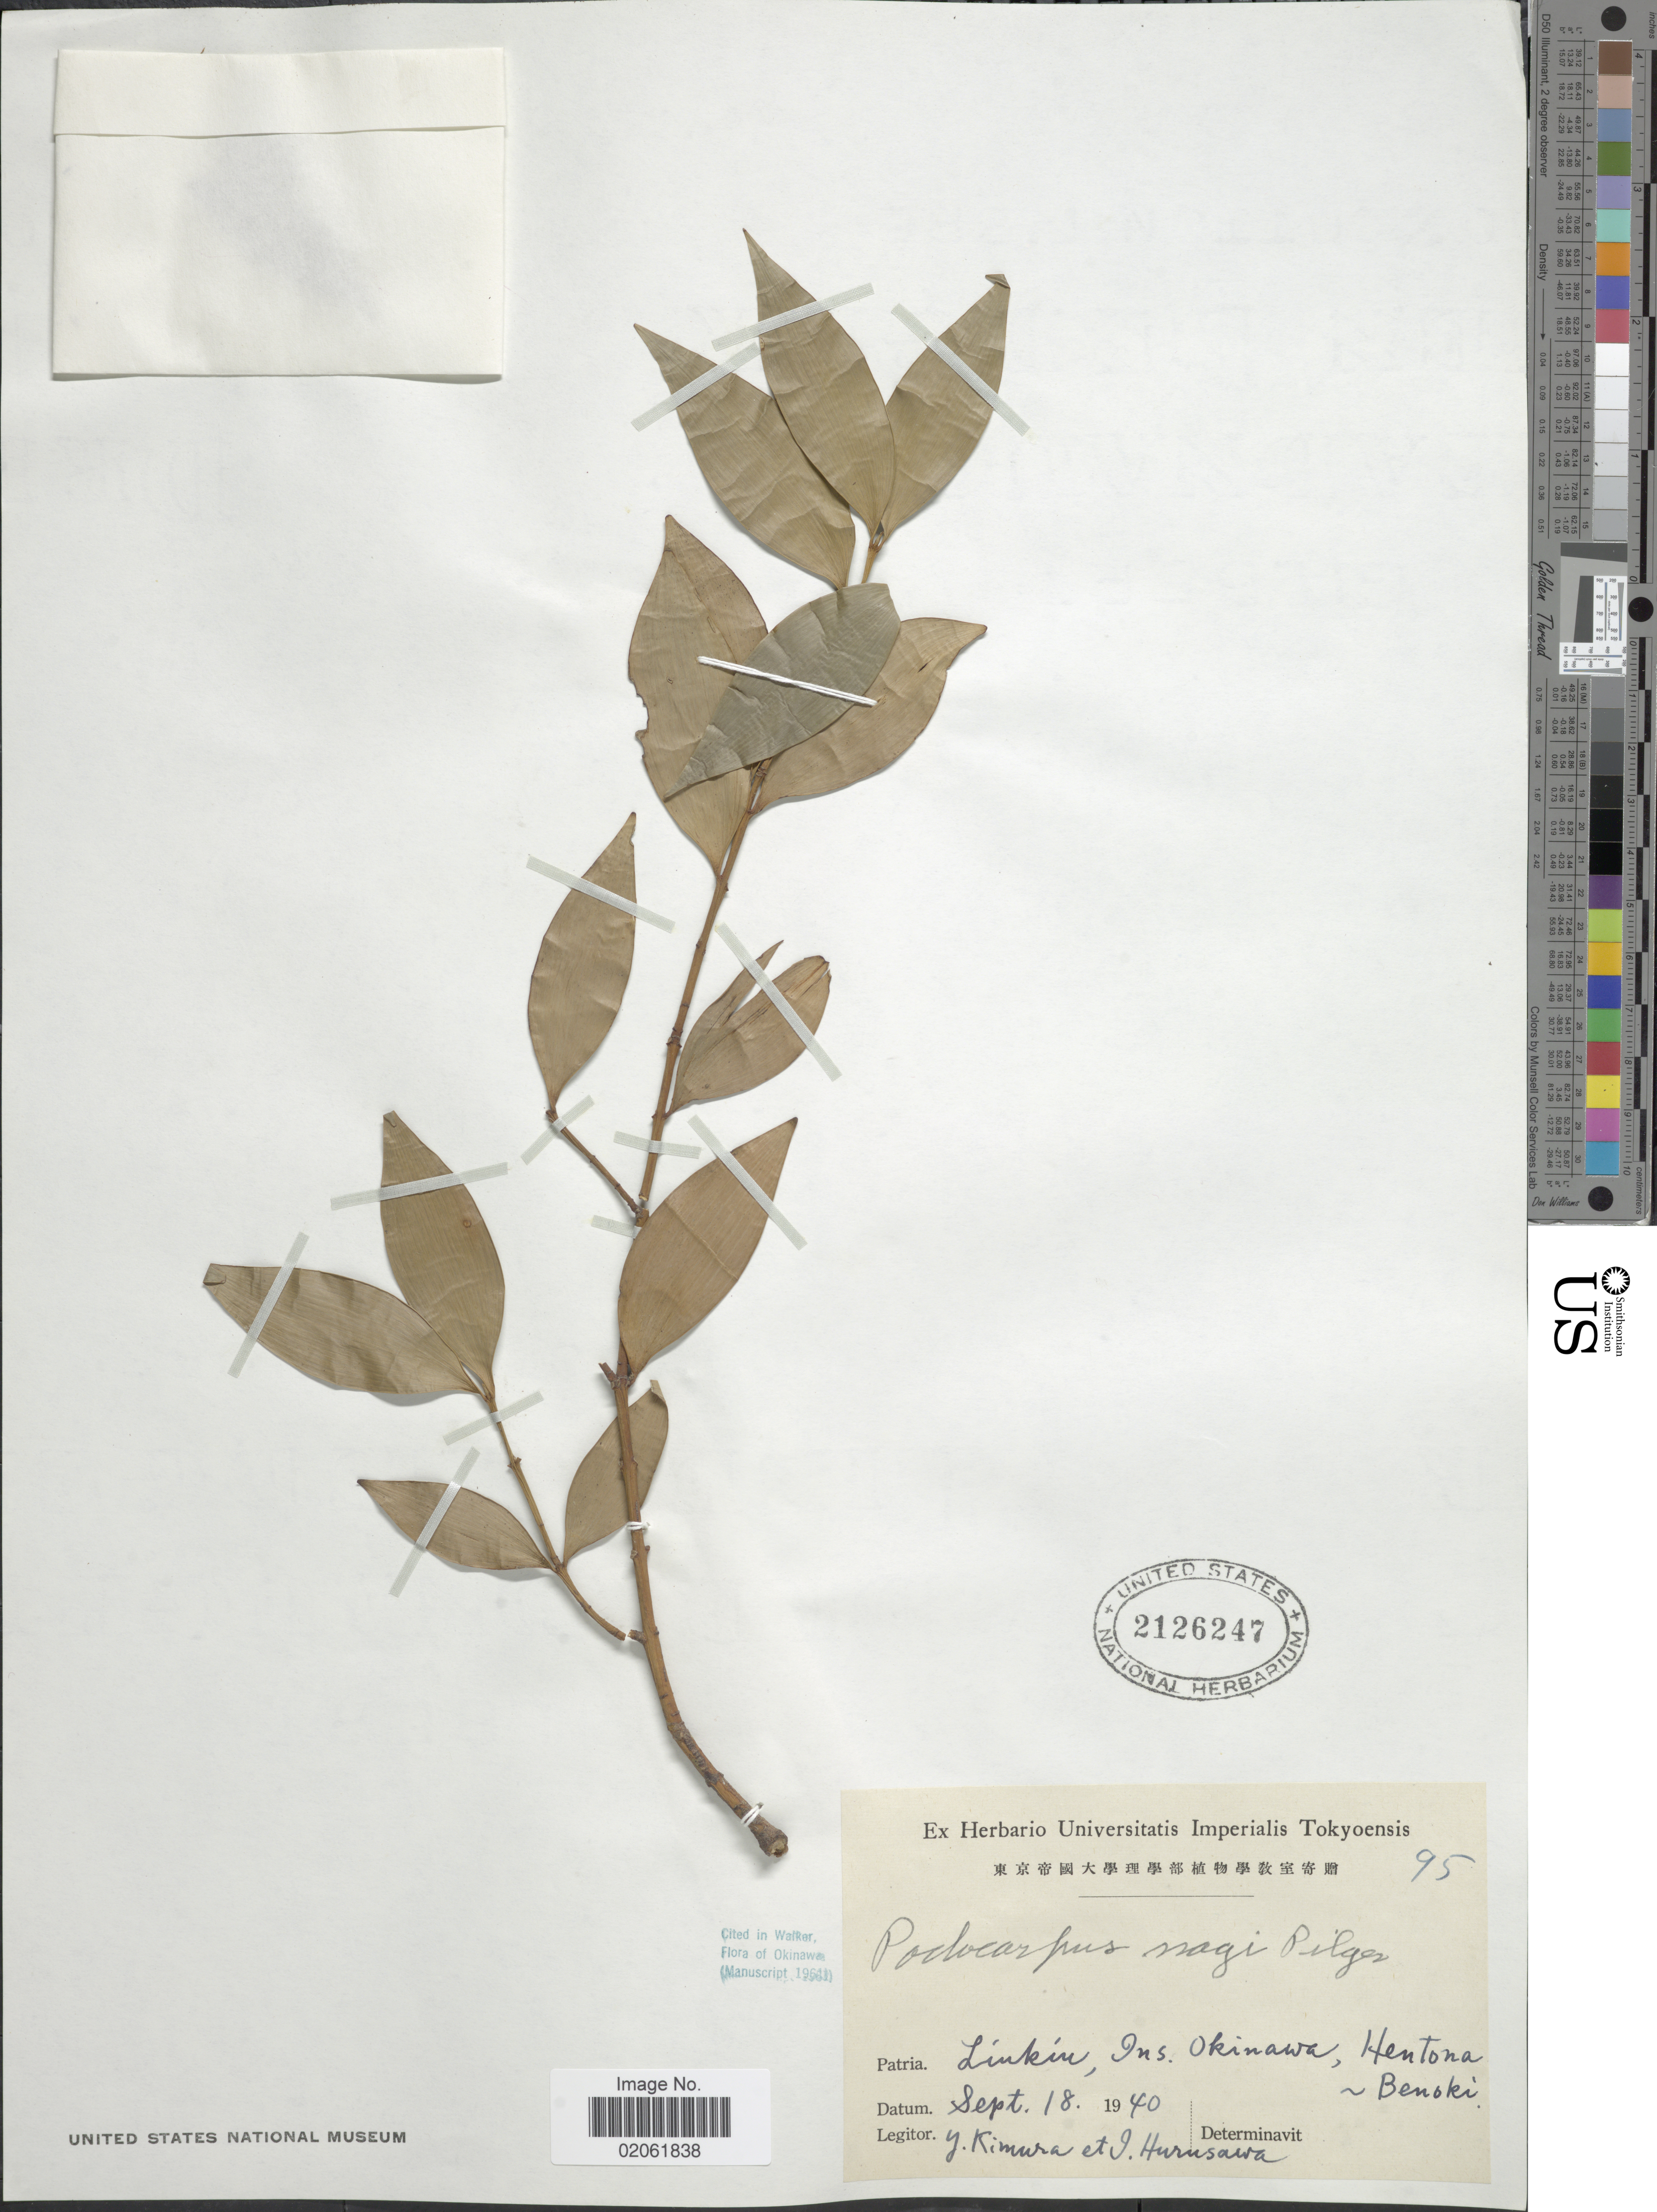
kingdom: Plantae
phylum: Tracheophyta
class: Pinopsida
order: Pinales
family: Podocarpaceae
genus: Podocarpus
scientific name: Podocarpus nagi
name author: (Thunb.) Pilg.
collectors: Y. Kimura & I. Hurusawa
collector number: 95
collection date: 1940-09-18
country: Japan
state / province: Okinawa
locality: Linkin, Ins. Okinawa, Hentona - Benoki.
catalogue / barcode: US 2126247